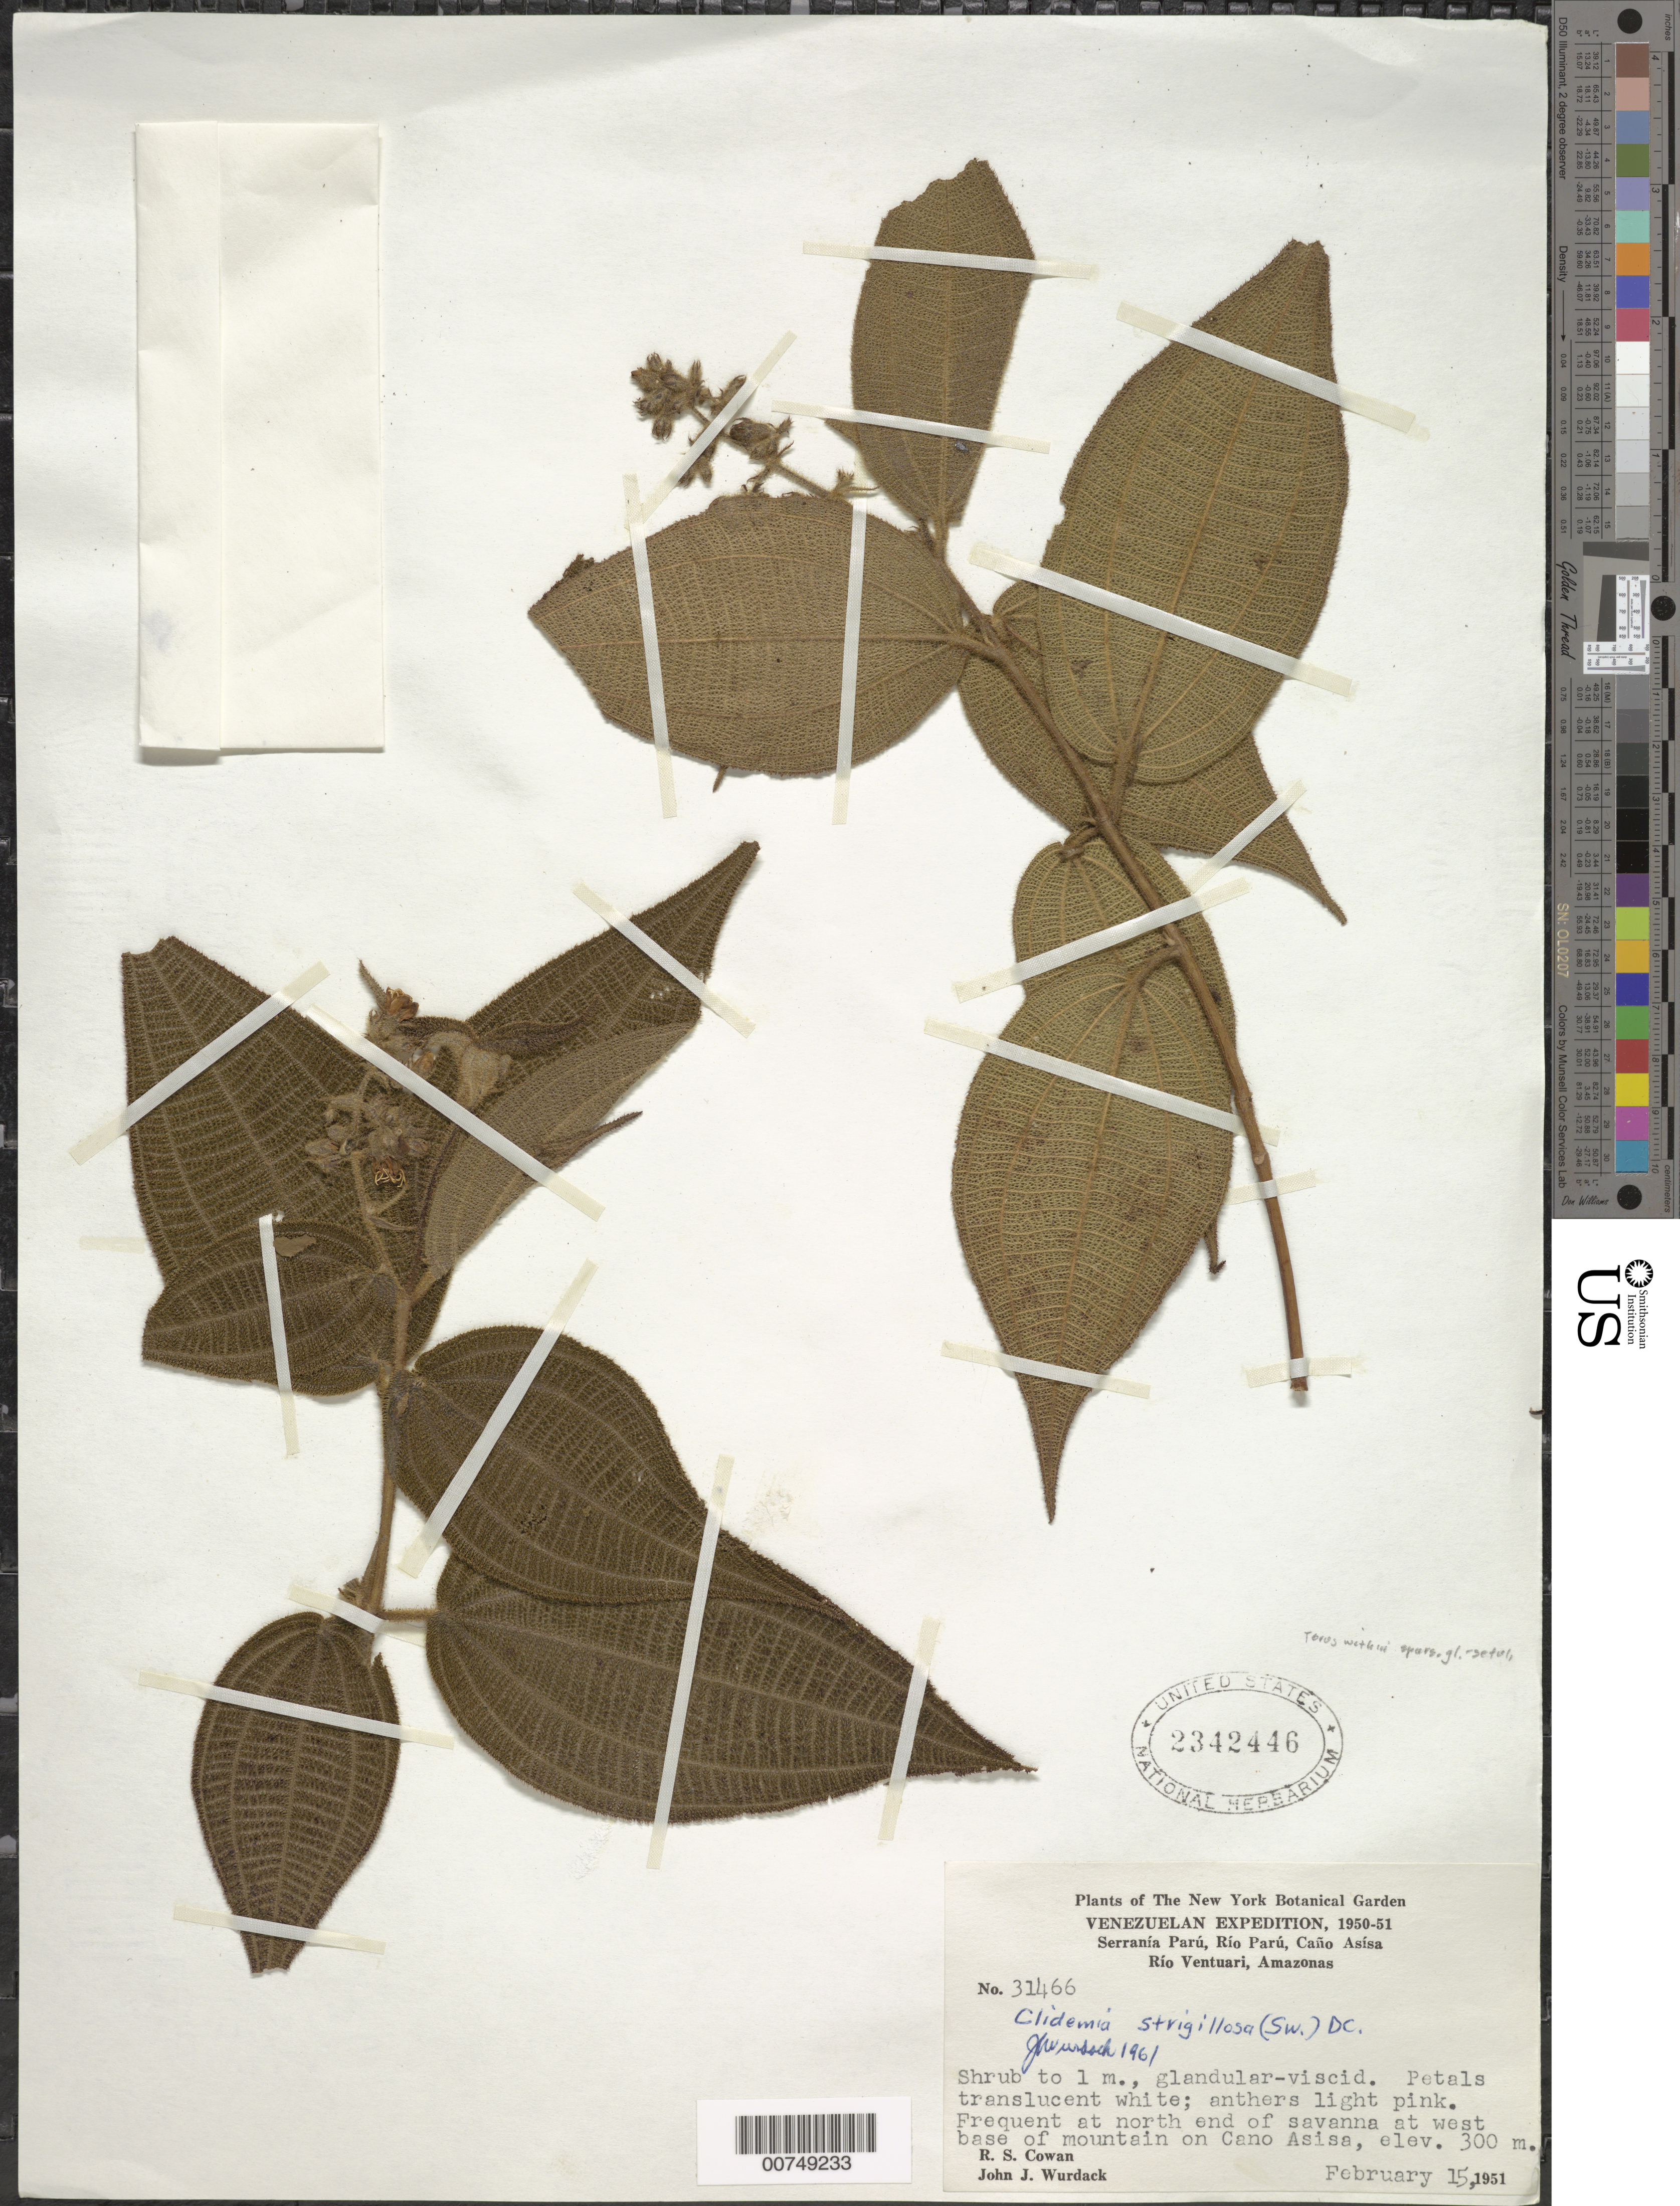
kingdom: Plantae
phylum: Tracheophyta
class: Magnoliopsida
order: Myrtales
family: Melastomataceae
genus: Clidemia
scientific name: Clidemia strigillosa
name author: (Sw.) DC.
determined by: Wurdack, John J., (US), US (UNITED STATES)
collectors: R. S. Cowan & J. J. Wurdack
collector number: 31466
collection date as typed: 15-Feb-51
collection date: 1951-02-15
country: Venezuela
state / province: Amazonas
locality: Serranía Parú, Río Parú, Río Ventuari, west base of Cerro Paru at base camp on Caño Asisa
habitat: North end of savanna at west base of mountain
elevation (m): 300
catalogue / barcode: US 2342446